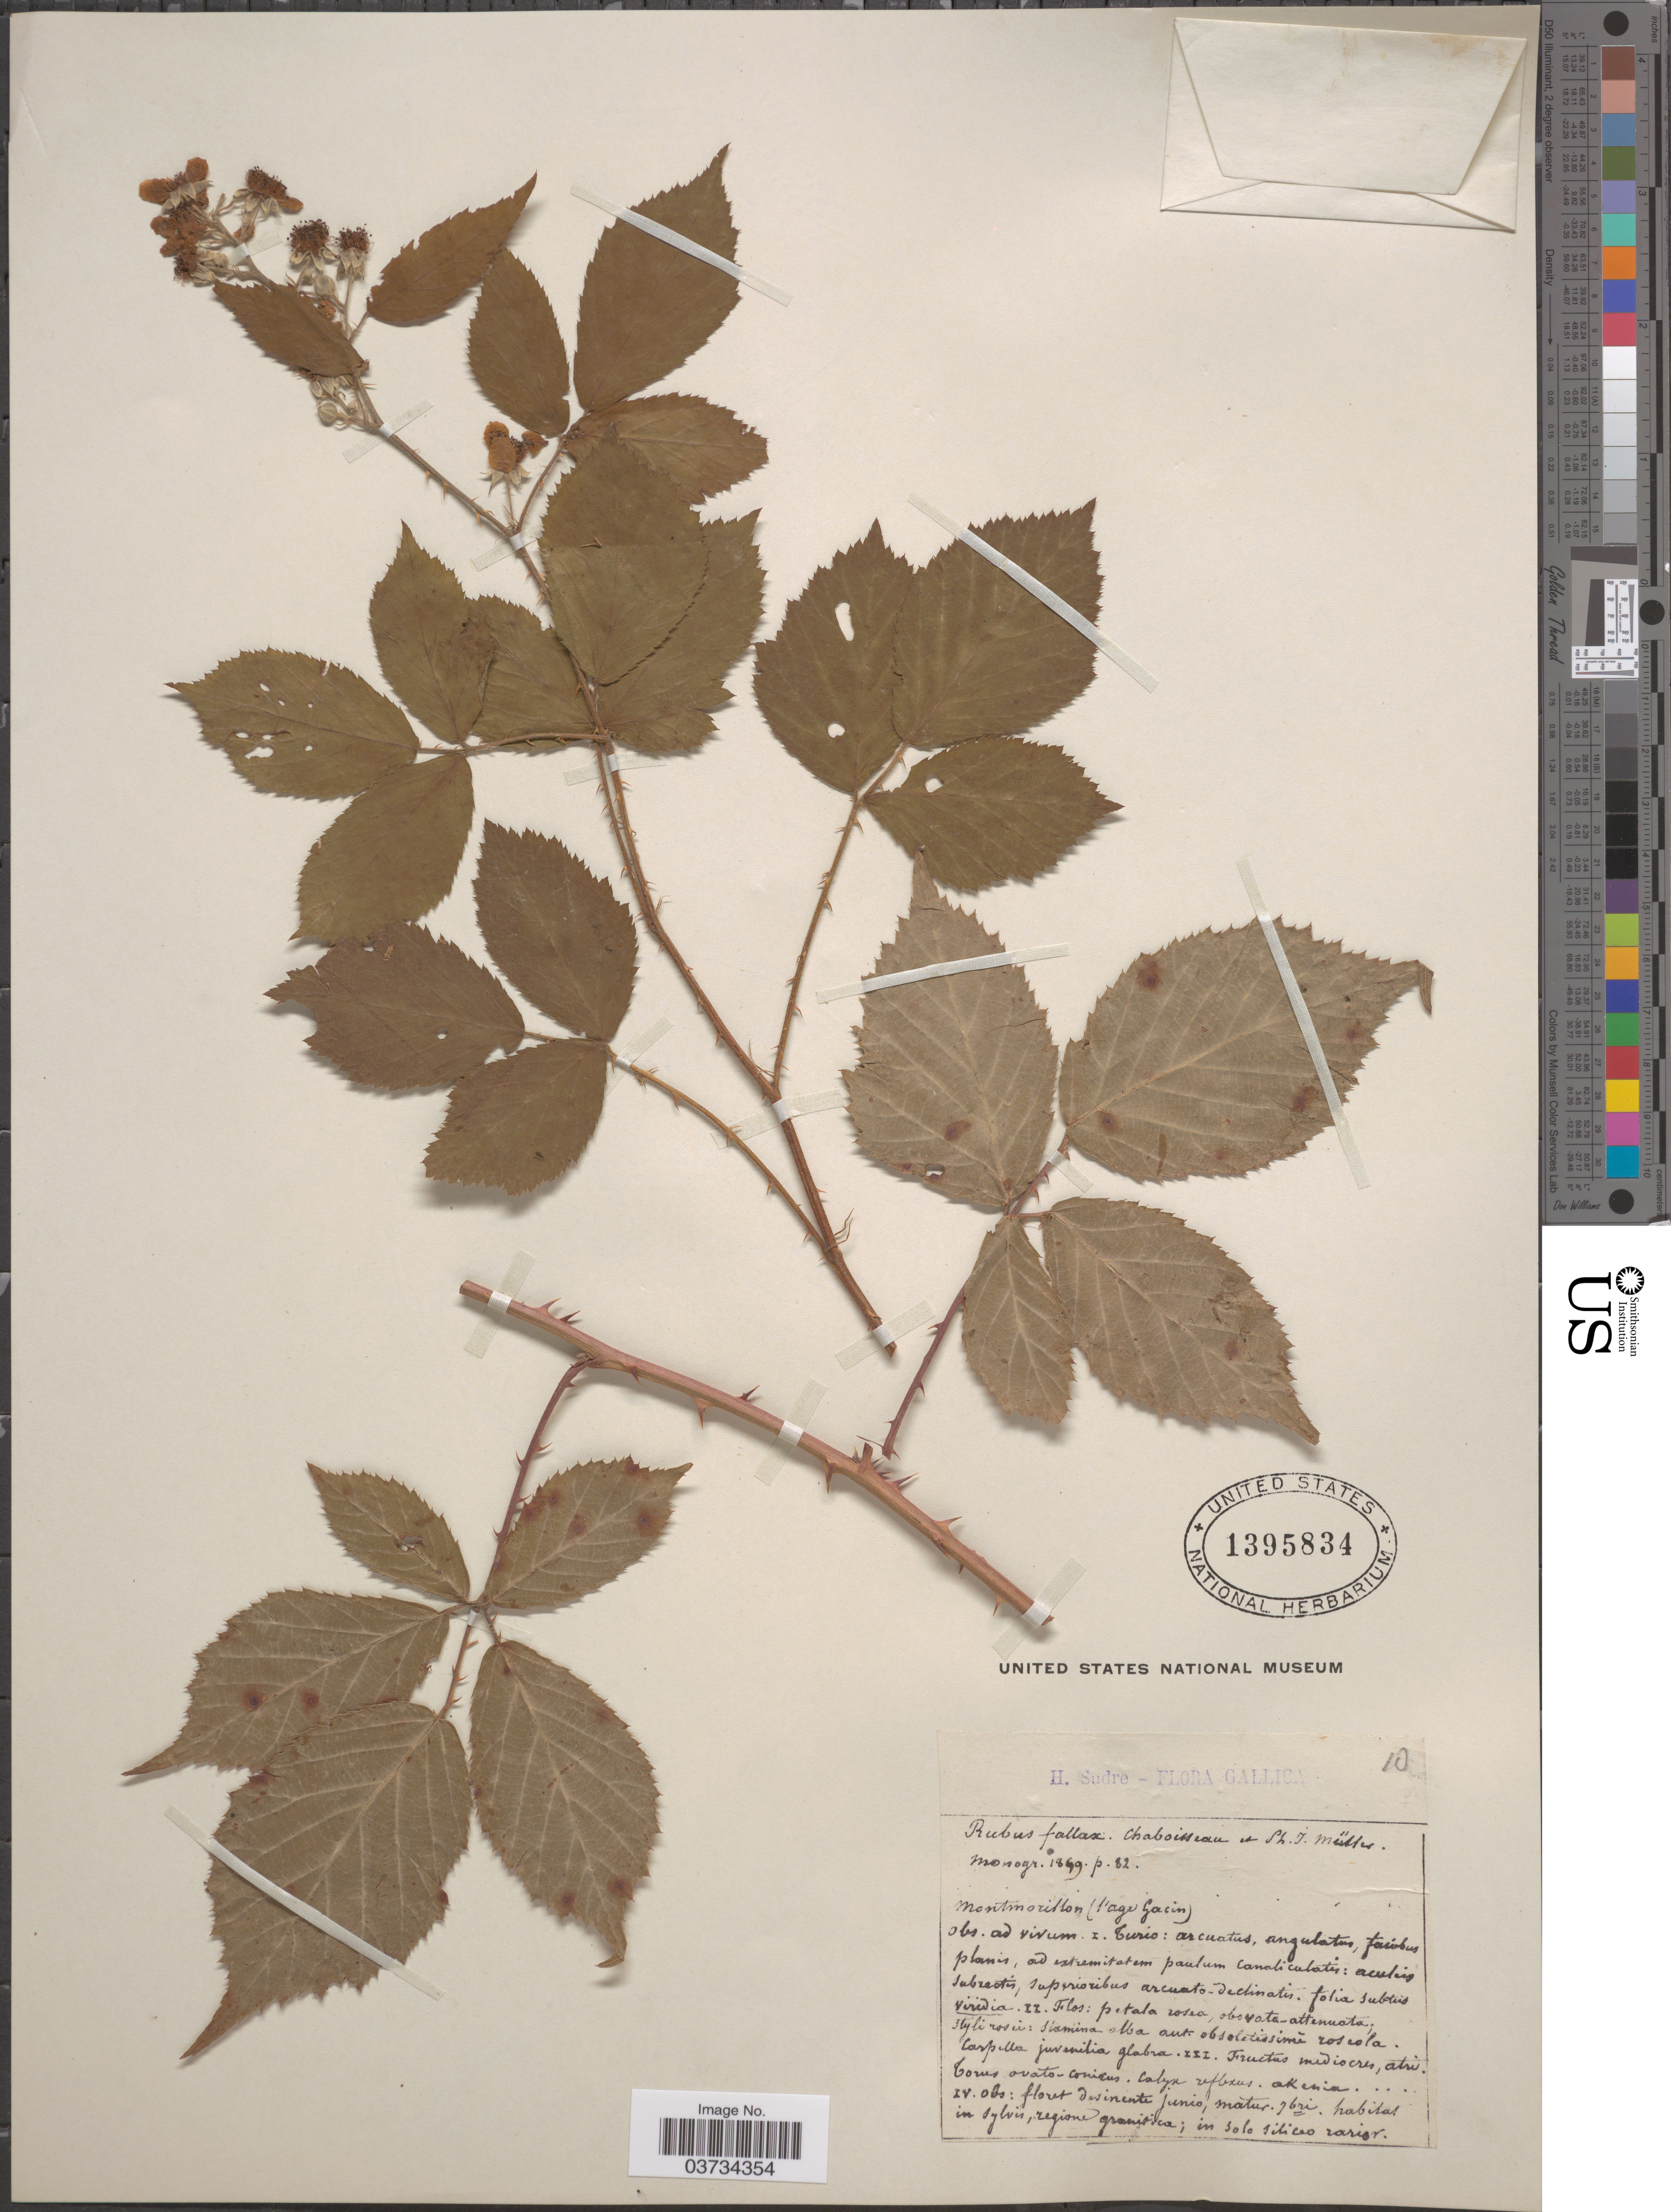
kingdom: Plantae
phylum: Tracheophyta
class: Magnoliopsida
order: Rosales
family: Rosaceae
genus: Rubus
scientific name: Rubus fallax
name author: Chaboiss. ex P.J. Müll.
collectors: H. Sudre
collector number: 10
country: France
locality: Gallica. Montmorillon (l'age Gacin).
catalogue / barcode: US 1395834